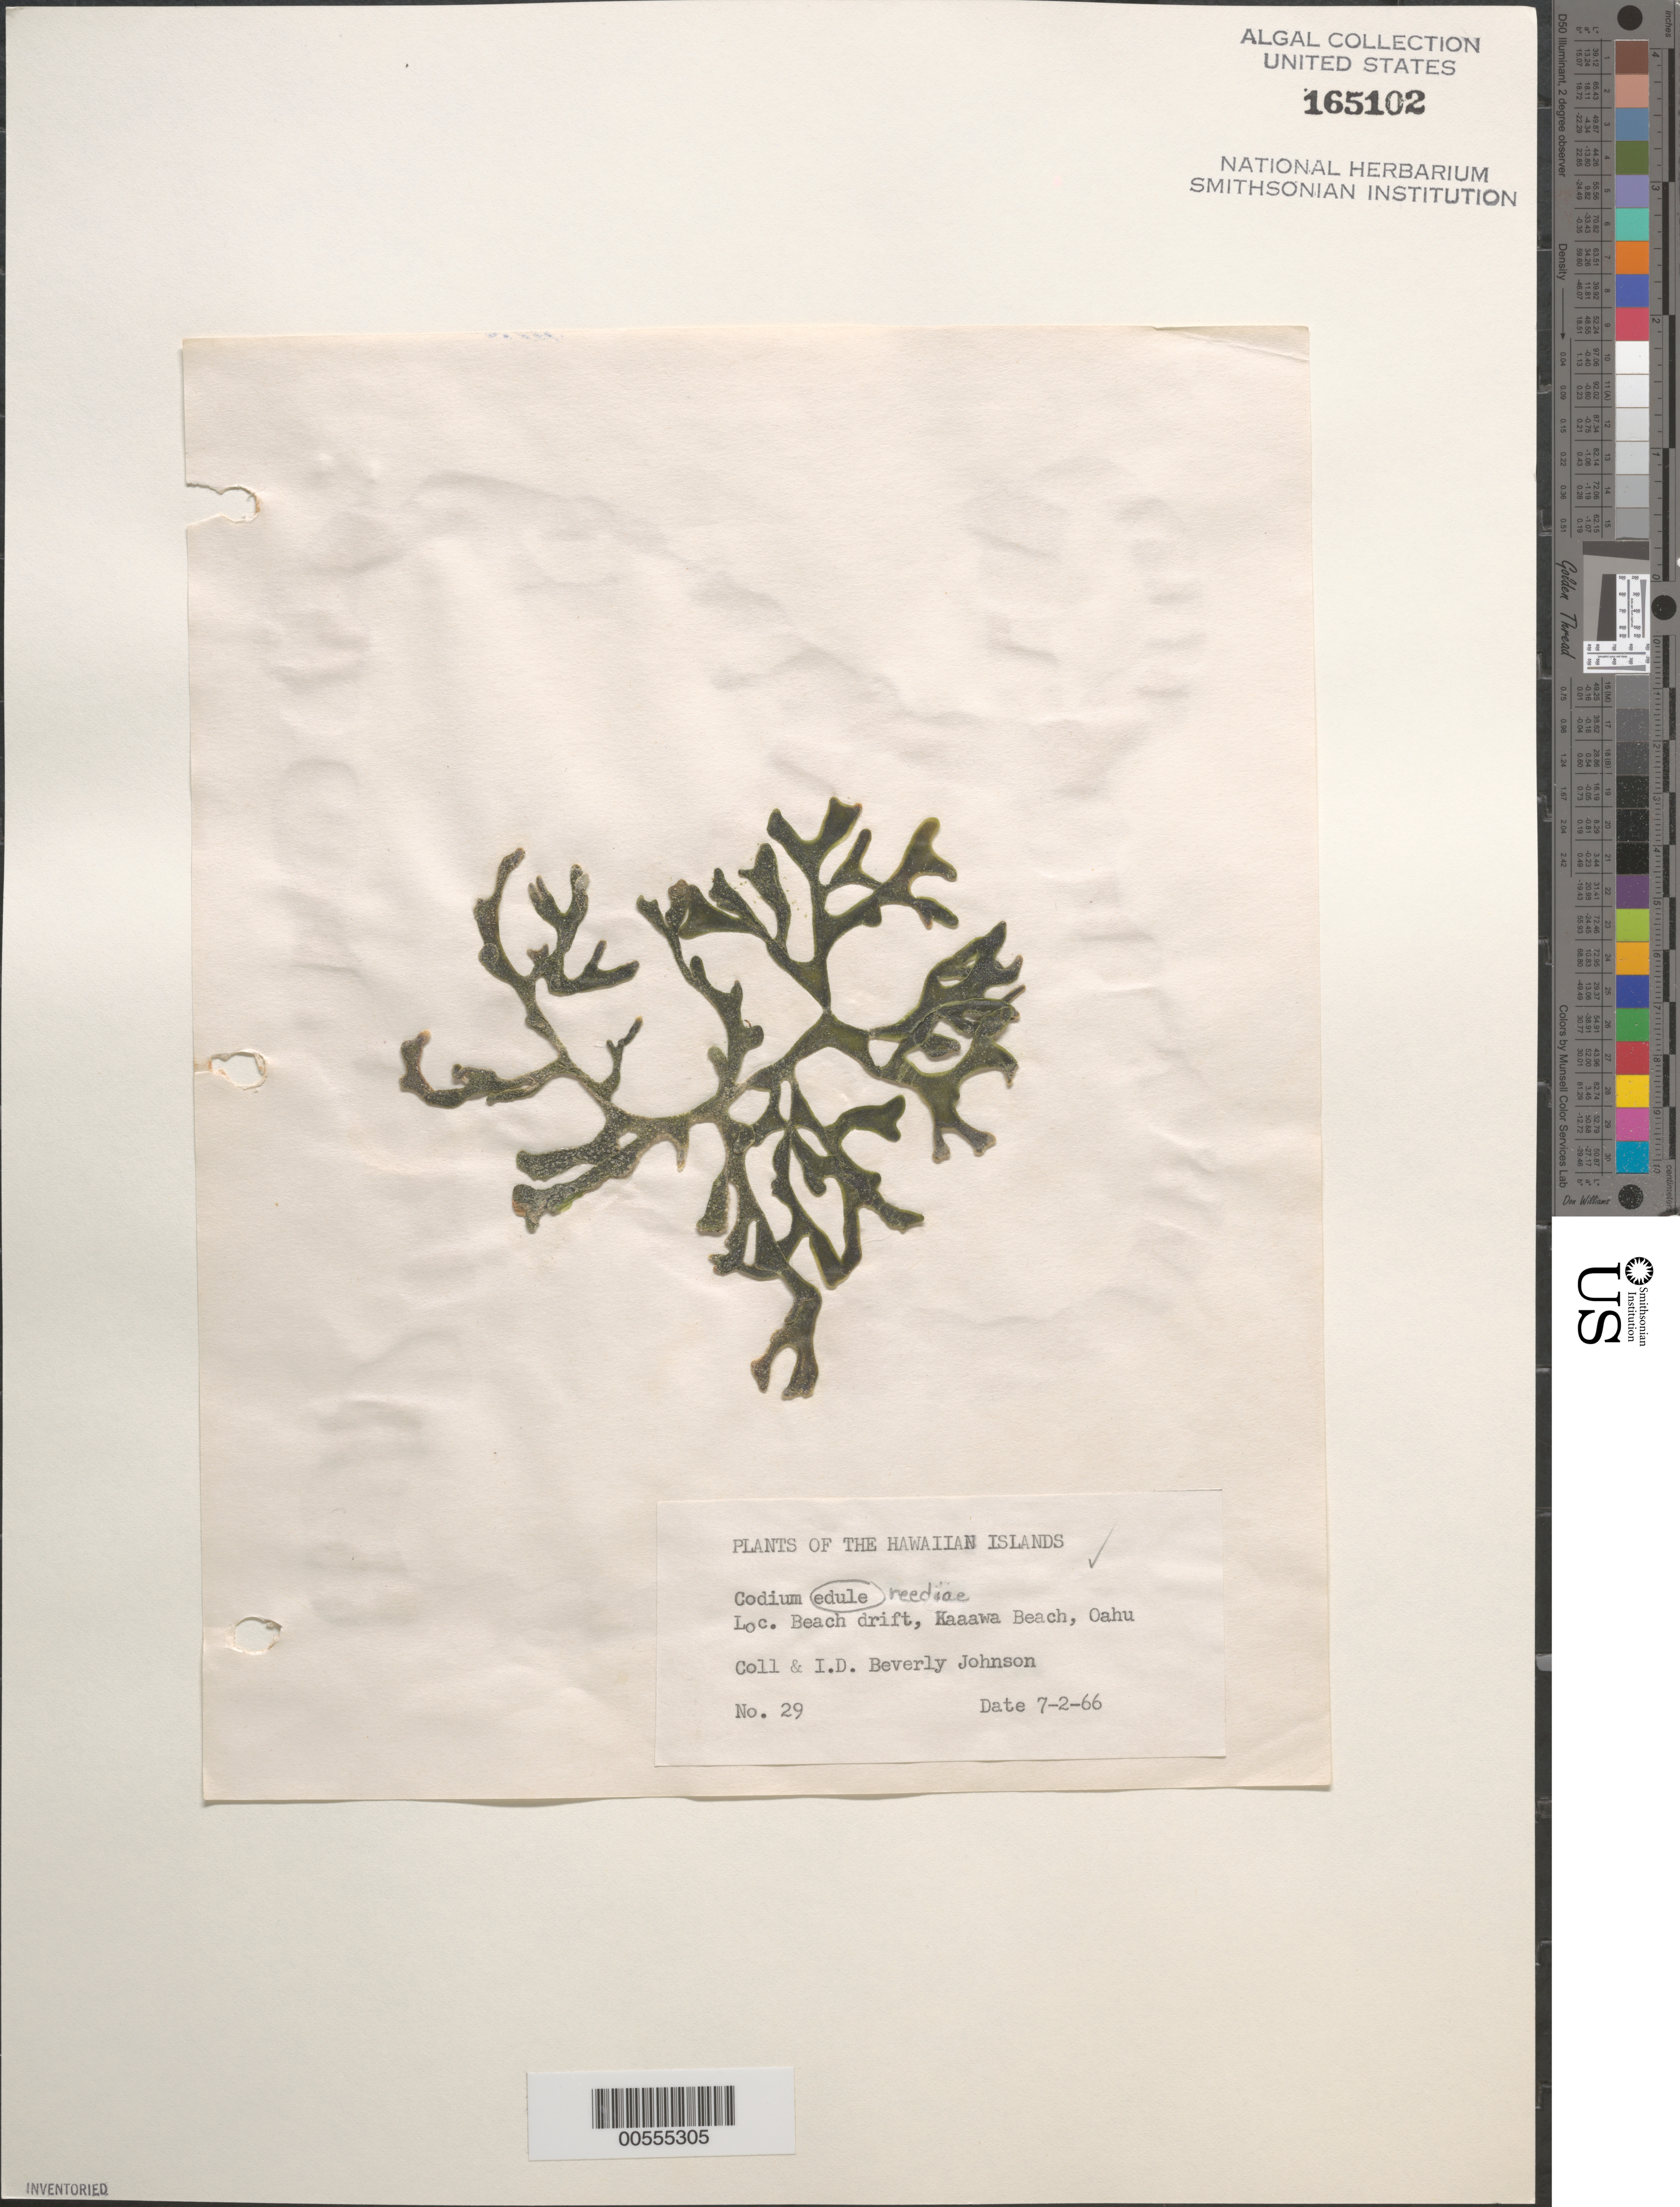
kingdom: Plantae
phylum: Chlorophyta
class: Ulvophyceae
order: Bryopsidales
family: Codiaceae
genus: Codium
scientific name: Codium reediae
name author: P.C. Silva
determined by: Johnson, Beverly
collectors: B. Johnson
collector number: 29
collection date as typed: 02 Jul 1966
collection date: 1966-07-02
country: United States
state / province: Hawaii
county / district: Honolulu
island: Oahu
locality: Kaaawa Beach, Kaaawa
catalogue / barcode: US 165102